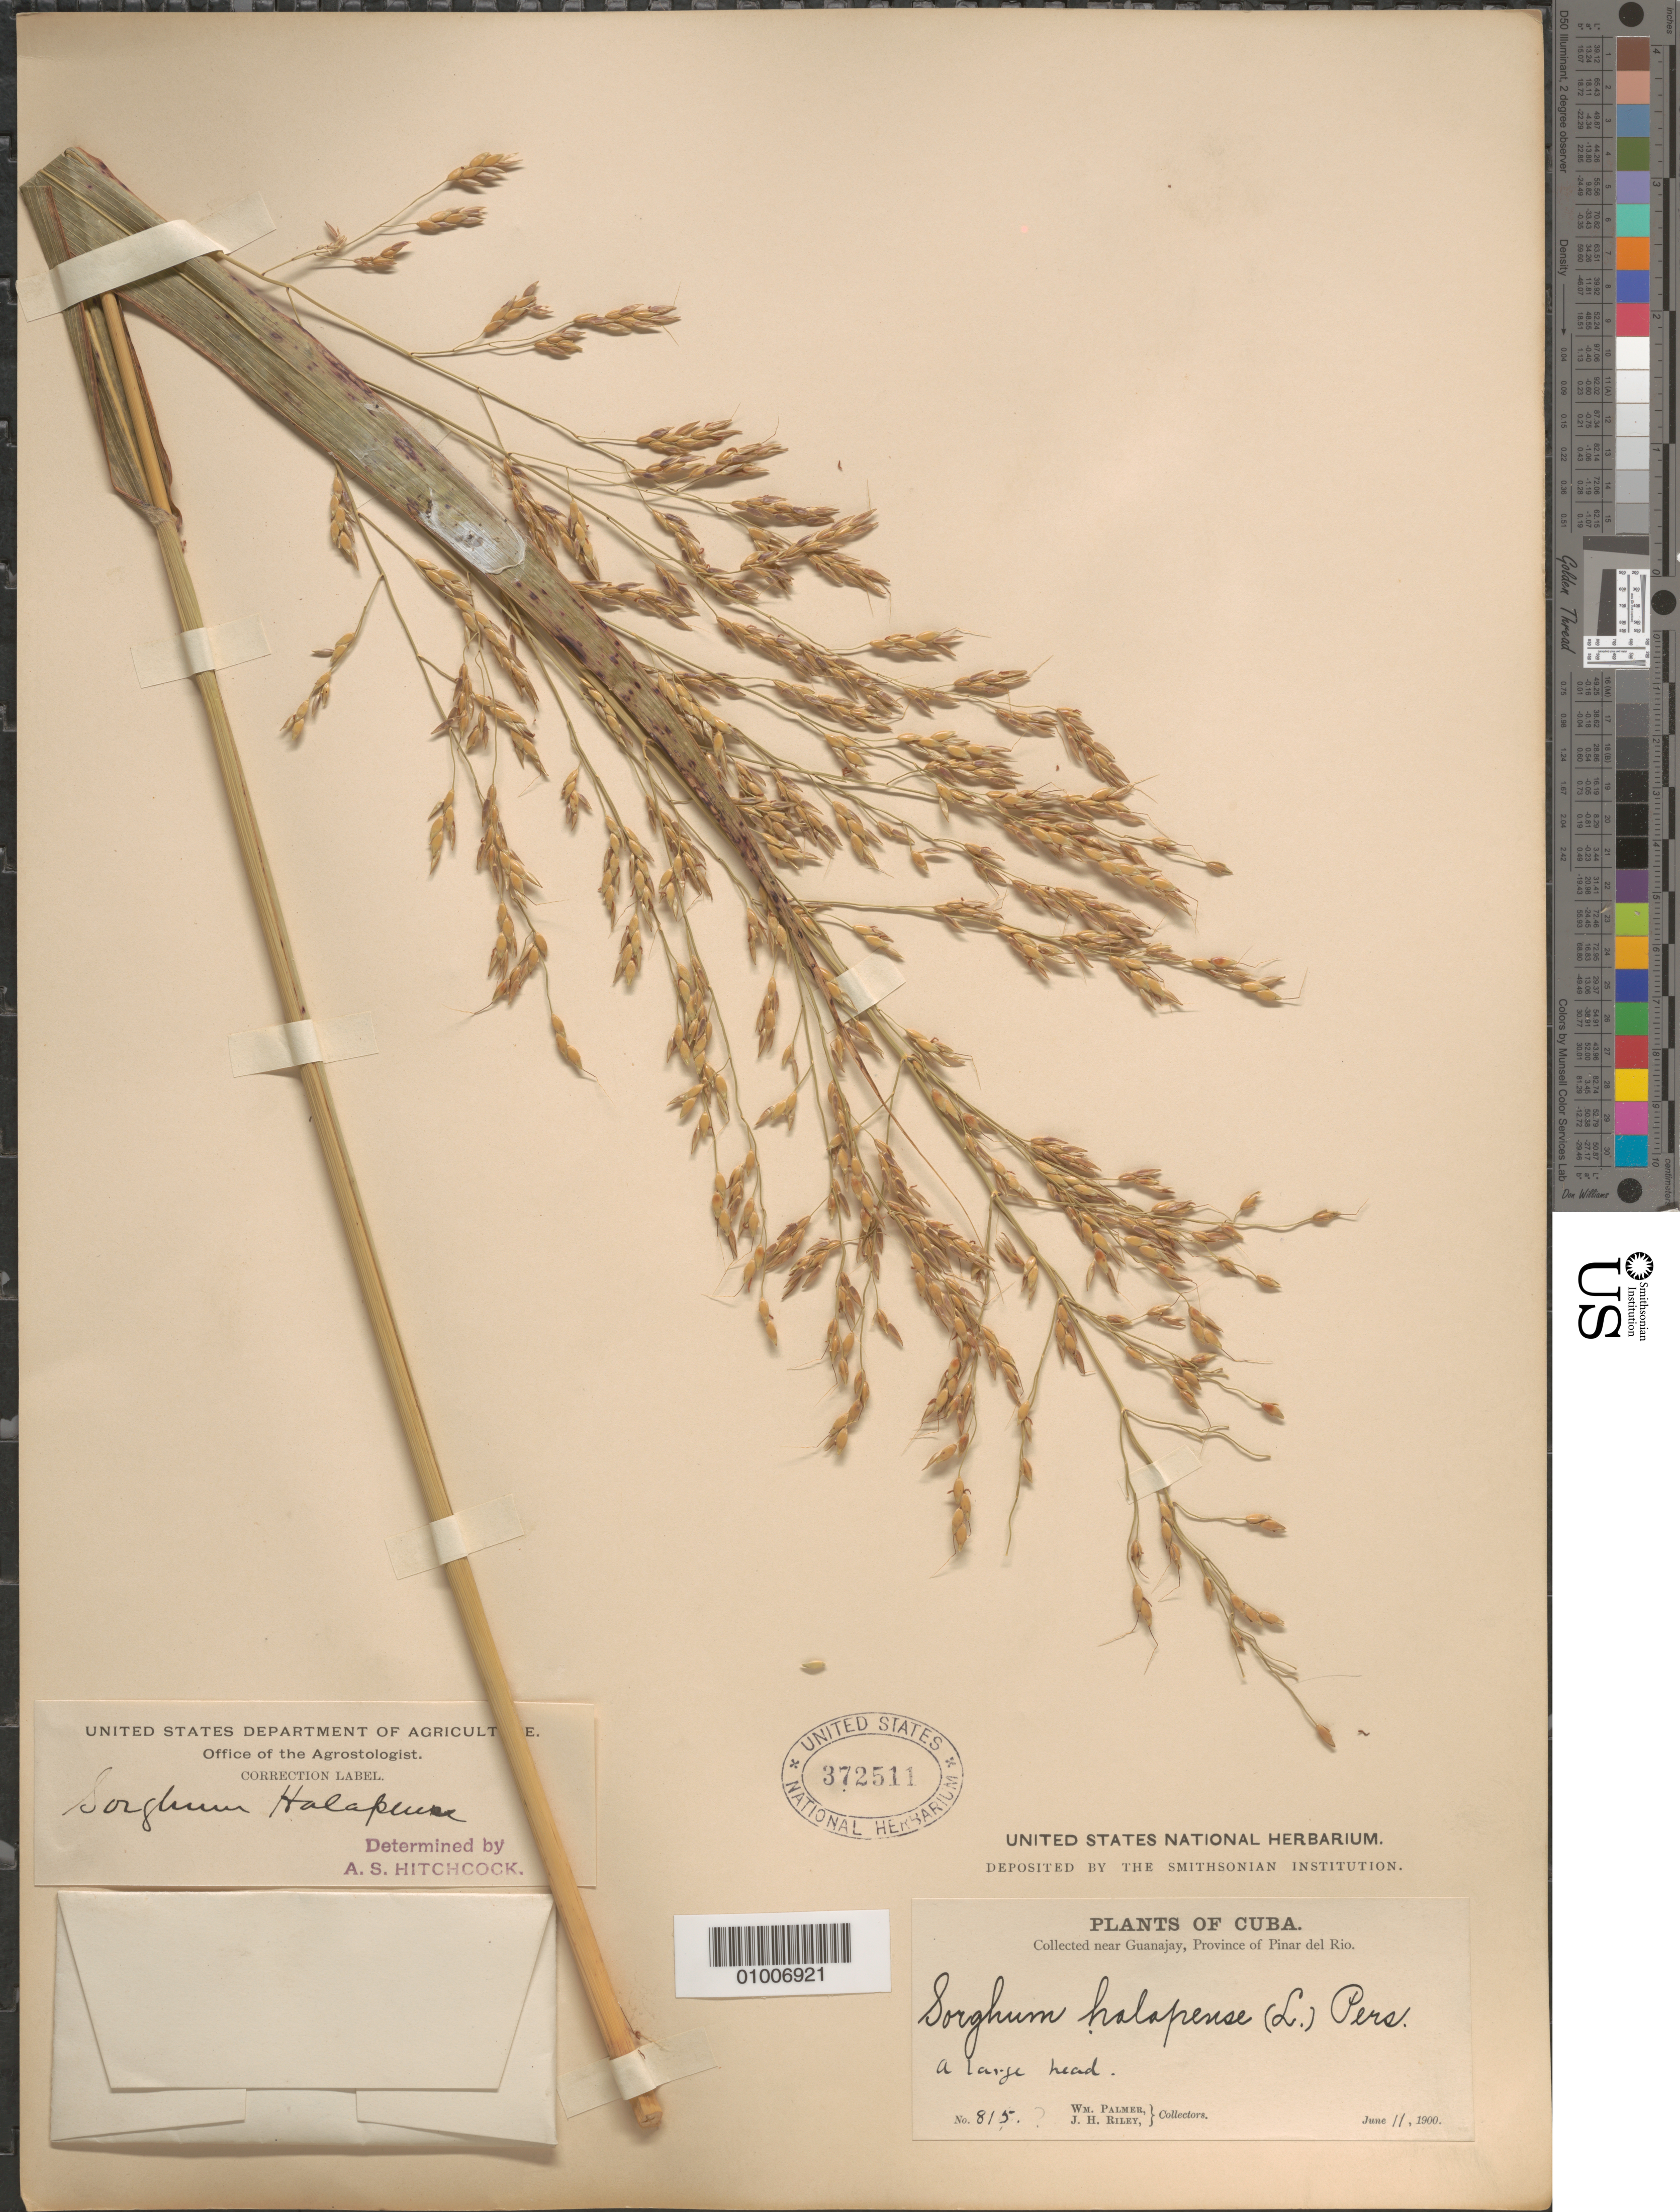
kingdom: Plantae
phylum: Tracheophyta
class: Liliopsida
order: Poales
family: Poaceae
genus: Sorghum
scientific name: Sorghum halepense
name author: (L.) Pers.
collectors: W. Palmer & J. H. Riley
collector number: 815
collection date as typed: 11 Jun 1900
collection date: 1900-06-11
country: Cuba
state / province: Pinar del Rio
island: Cuba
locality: Collected near Guanjay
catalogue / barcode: US 372511